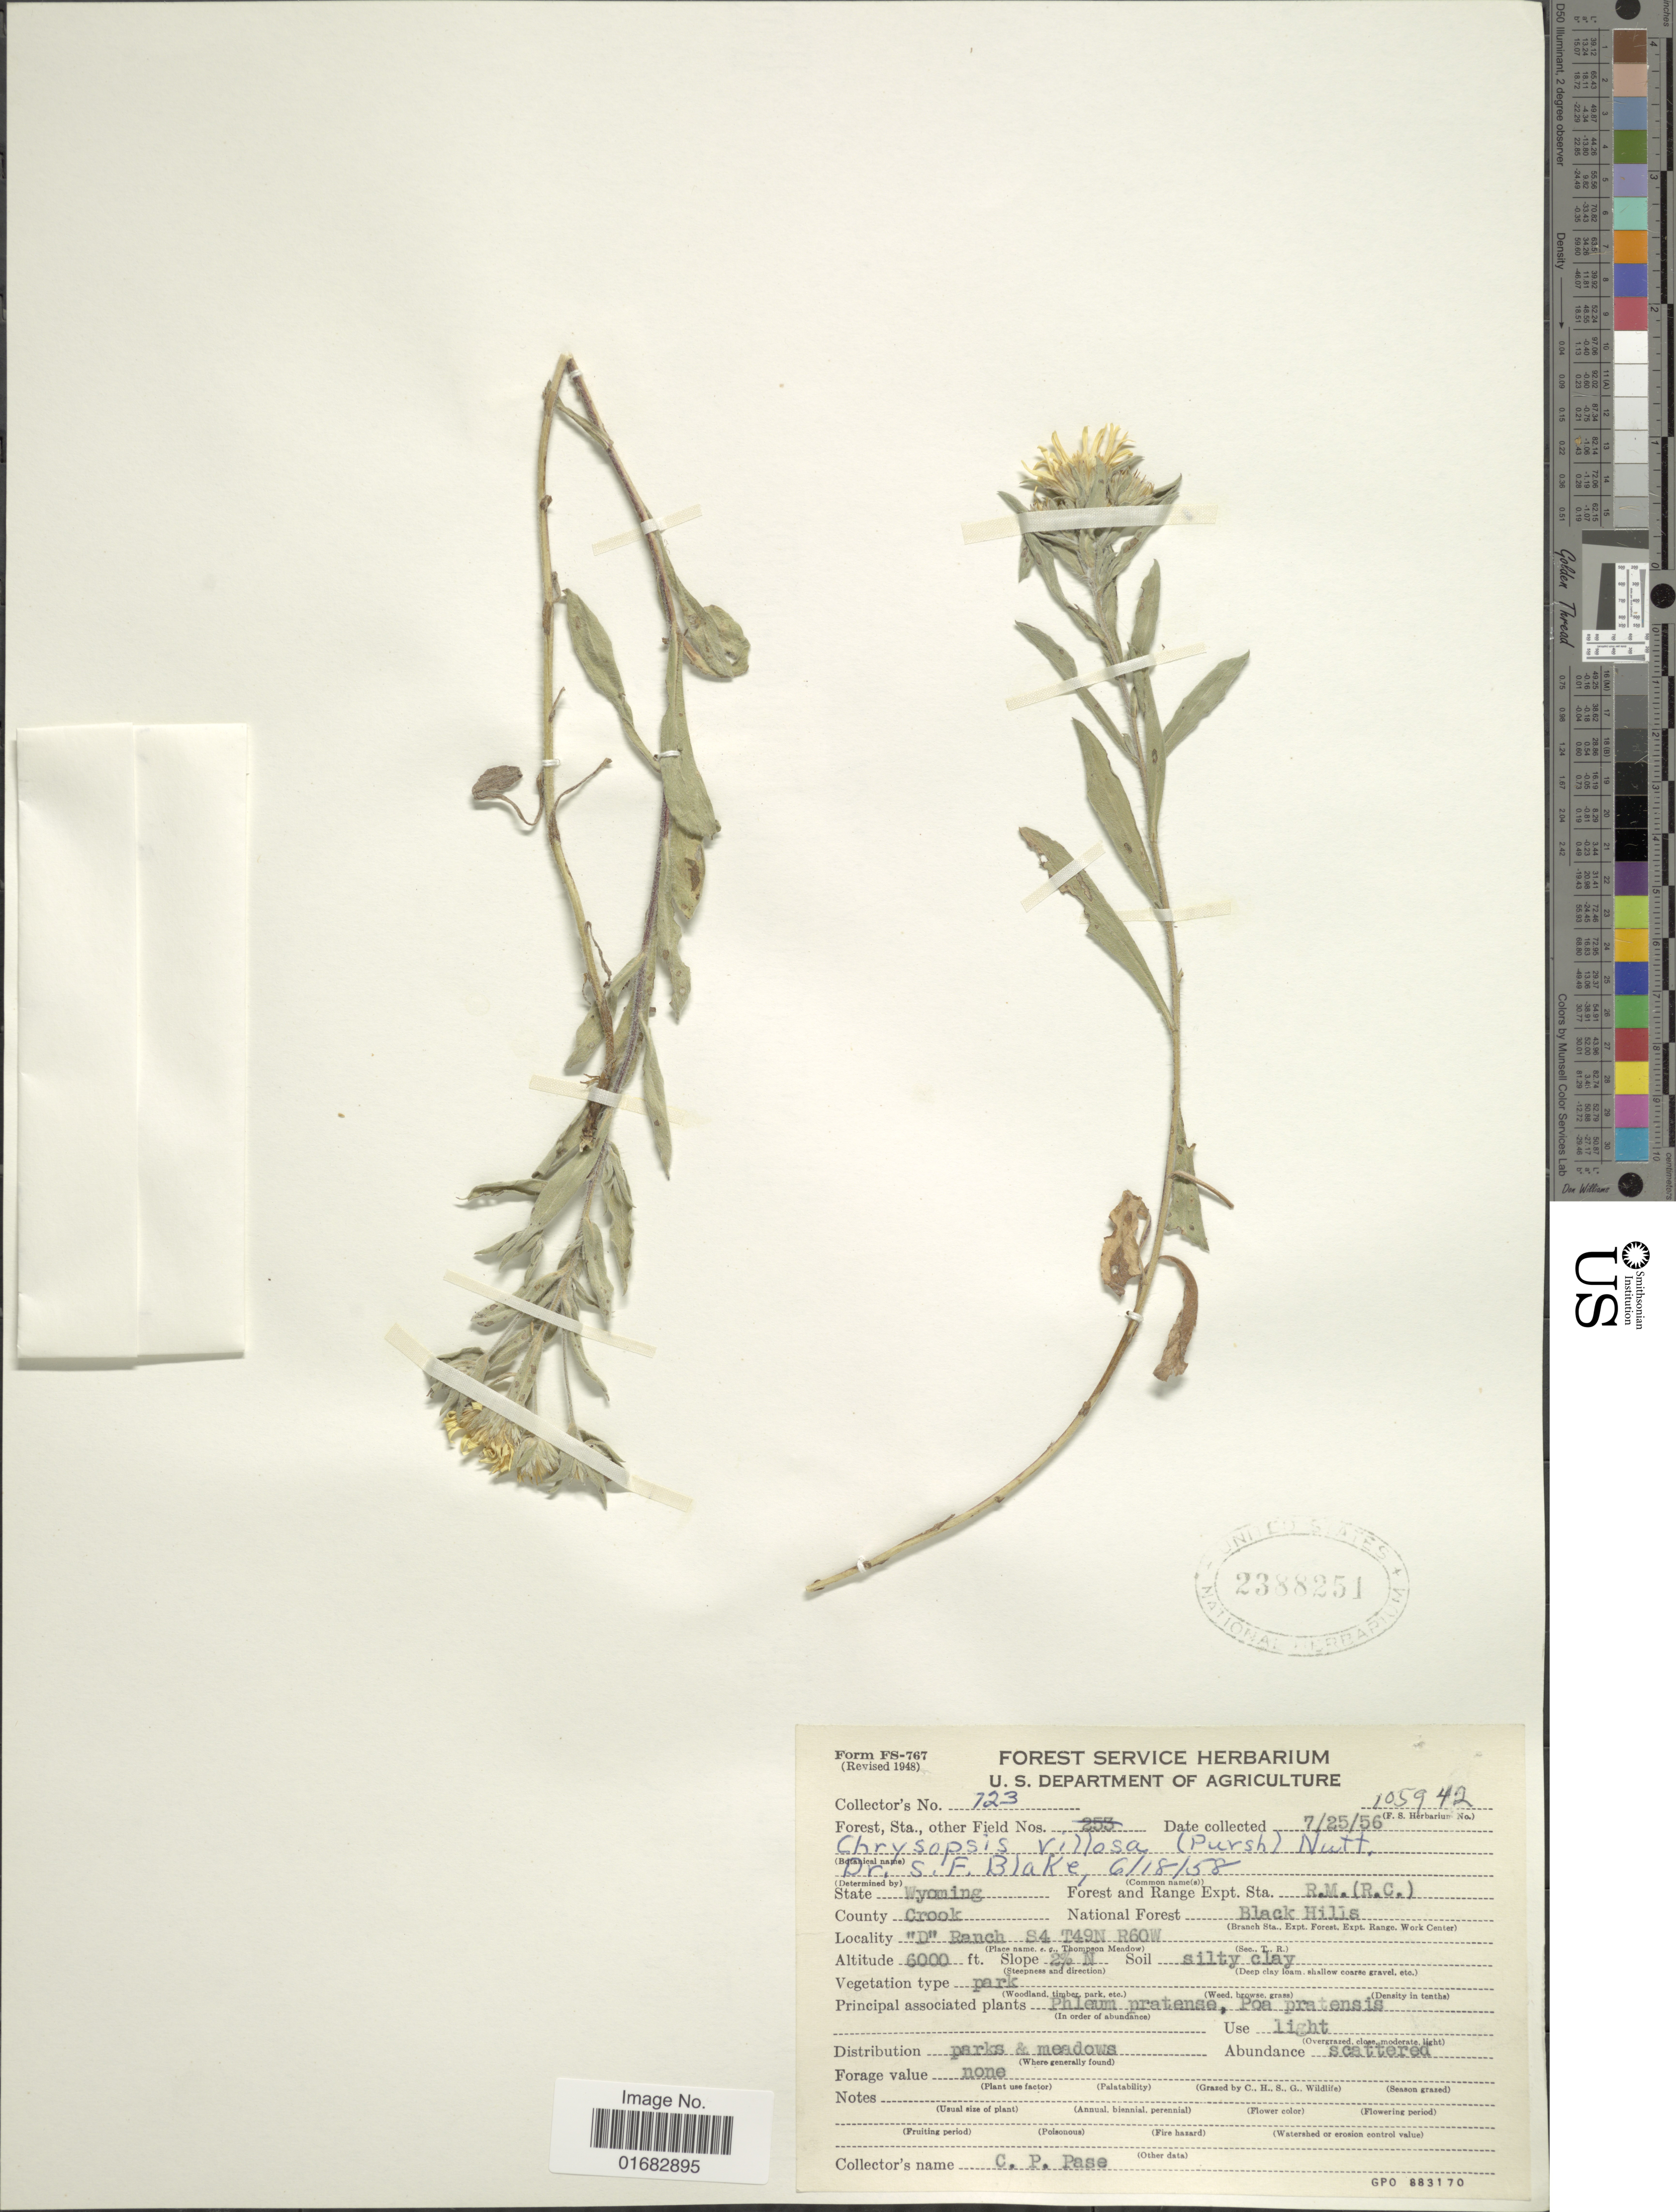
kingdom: Plantae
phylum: Tracheophyta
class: Magnoliopsida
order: Asterales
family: Asteraceae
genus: Heterotheca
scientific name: Heterotheca villosa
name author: (Pursh) Shinners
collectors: C. P. Pase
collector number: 723/105942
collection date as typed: Transcribed d/m/y: 25/7/56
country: United States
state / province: Wyoming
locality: Forest and Range Expt. Sta. R.M. (R.C.), County Crook, National Forest Black Hills, "D" Ranch S4 T49N R60W, Slope 2% N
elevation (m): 1829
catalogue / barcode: US 2388251